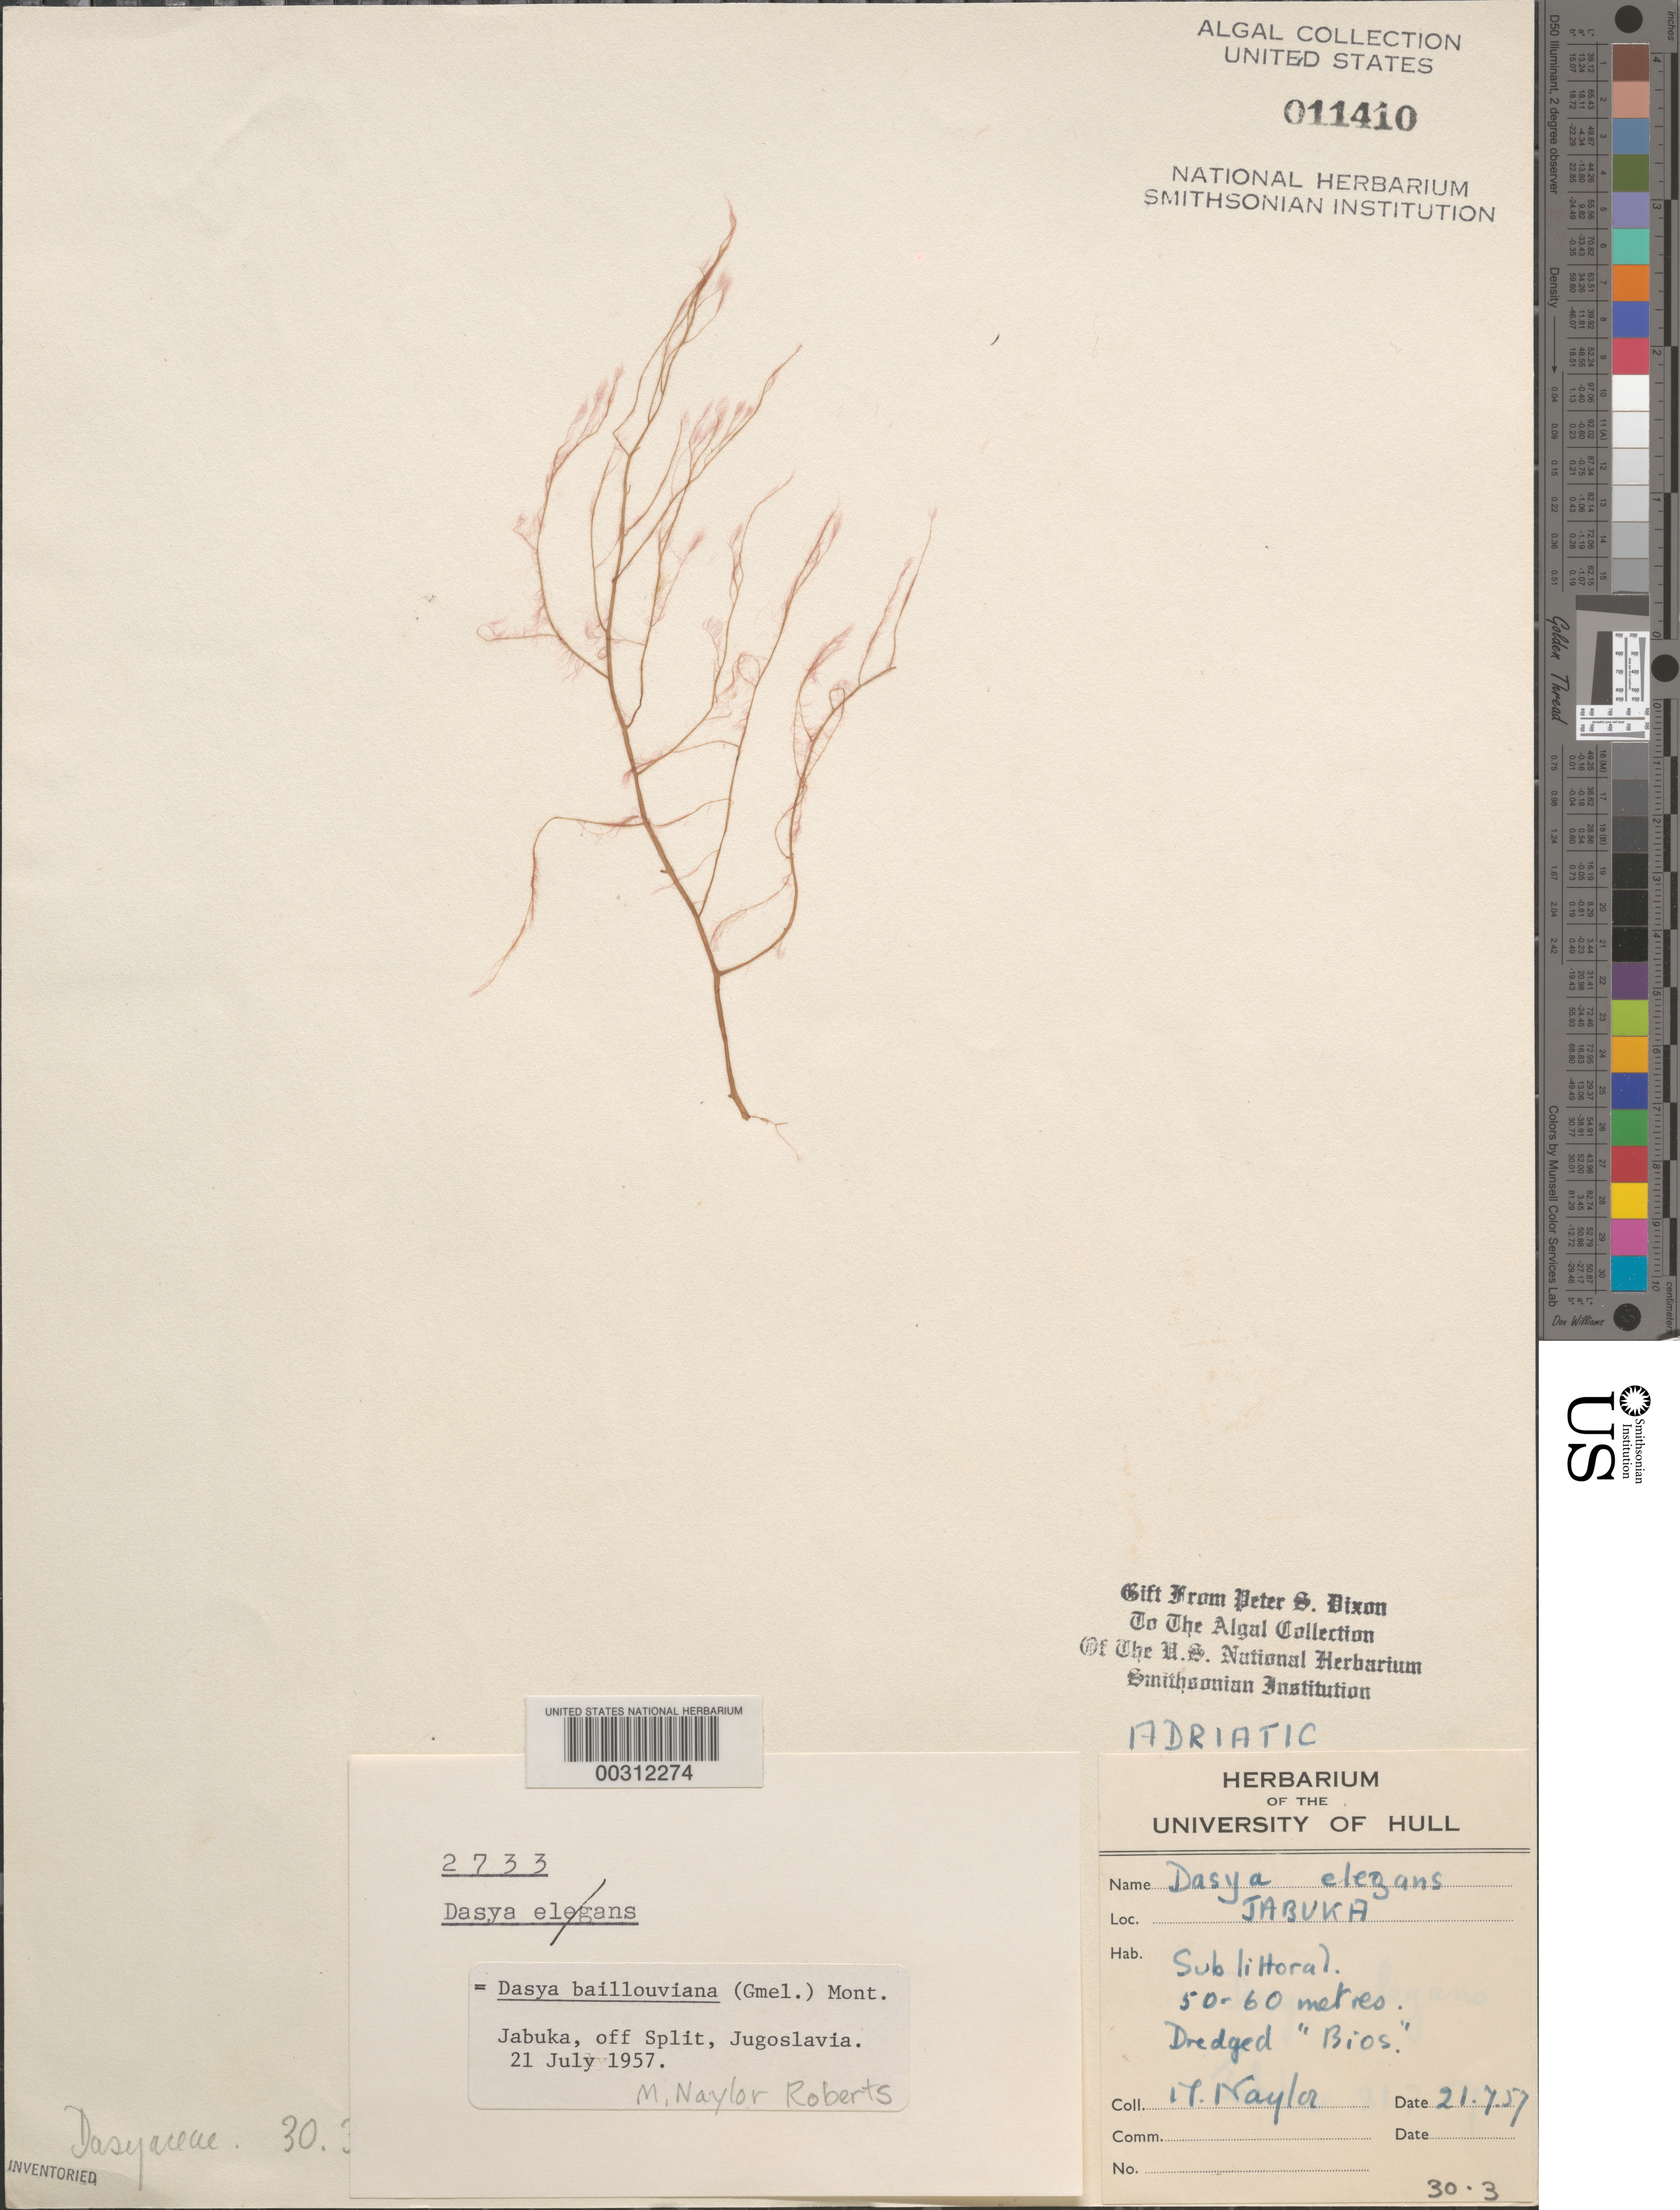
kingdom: Plantae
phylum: Rhodophyta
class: Florideophyceae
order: Ceramiales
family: Dasyaceae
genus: Dasya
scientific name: Dasya pedicellata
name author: (C. Agardh) C. Agardh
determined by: Algae name updating Project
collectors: M. Roberts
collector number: PSD 2733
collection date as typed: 21 Jul 1957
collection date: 1957-07-21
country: Croatia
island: Jabuka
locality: Off Split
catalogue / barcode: US 11410